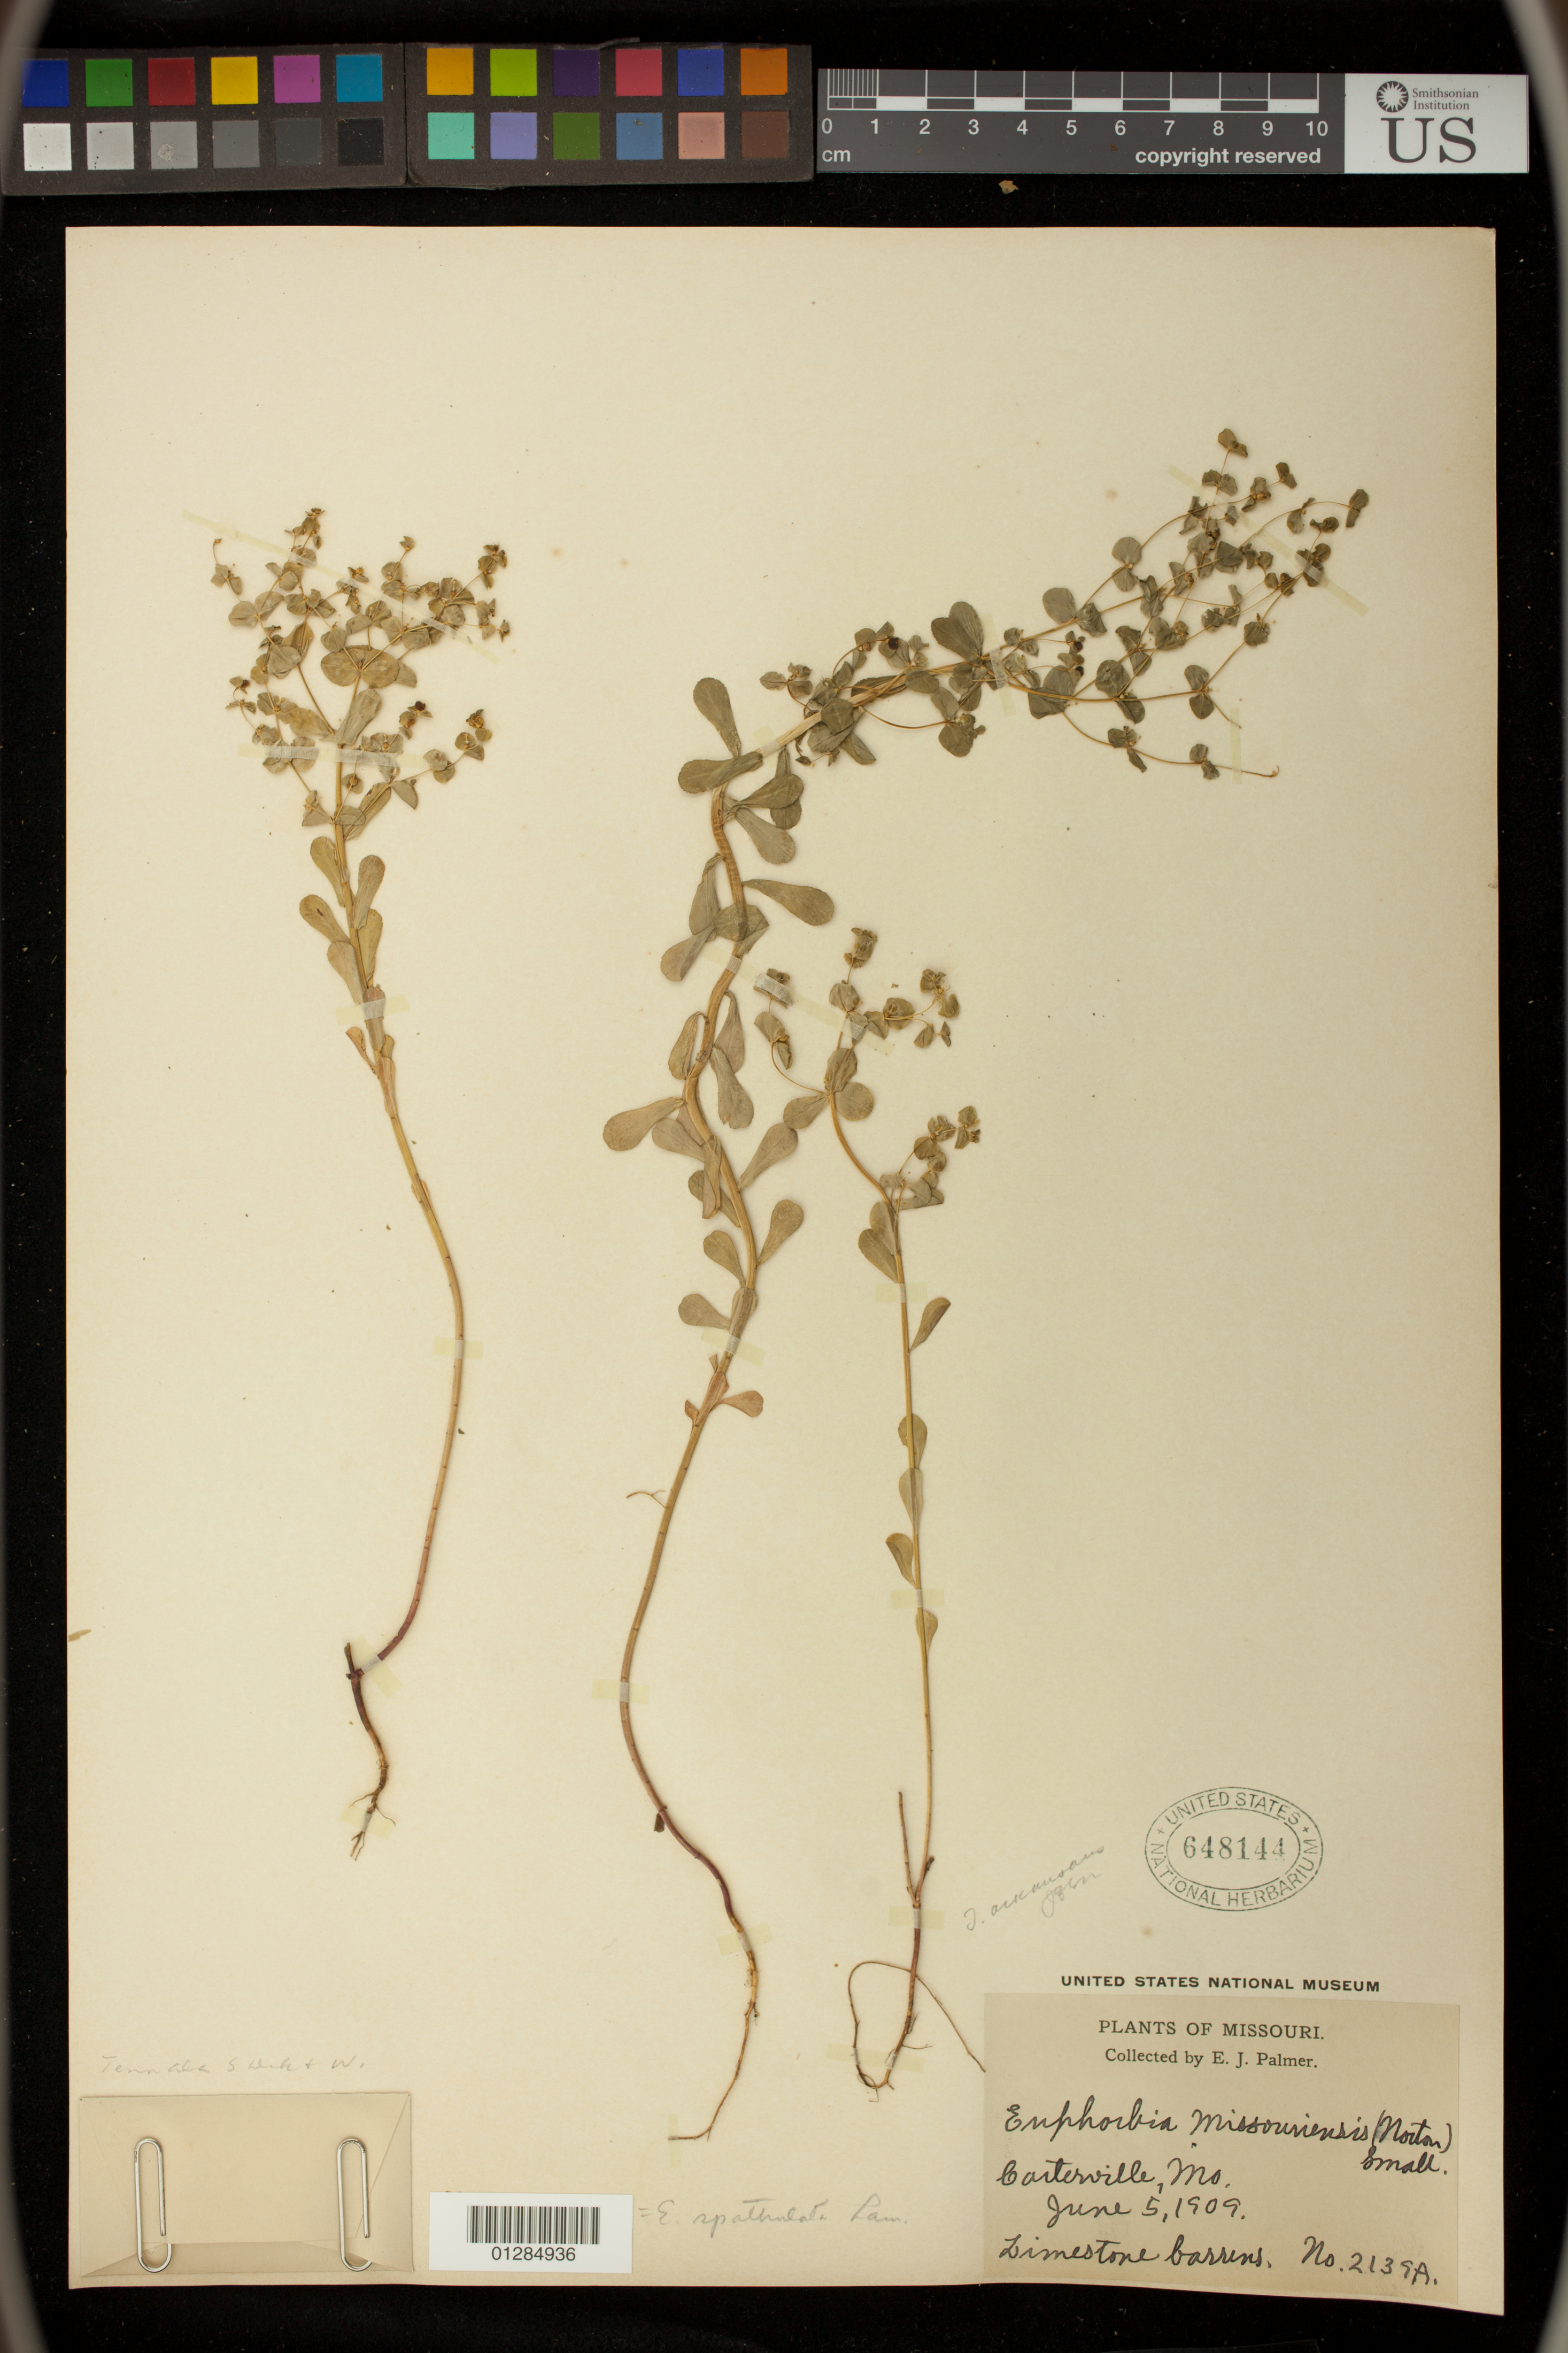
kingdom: Plantae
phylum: Tracheophyta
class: Magnoliopsida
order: Malpighiales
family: Euphorbiaceae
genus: Euphorbia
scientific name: Euphorbia spathulata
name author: Lam.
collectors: E. J. Palmer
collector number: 2139A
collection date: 1909-06-05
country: United States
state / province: Missouri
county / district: Jasper County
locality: Carterville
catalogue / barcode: US 648144